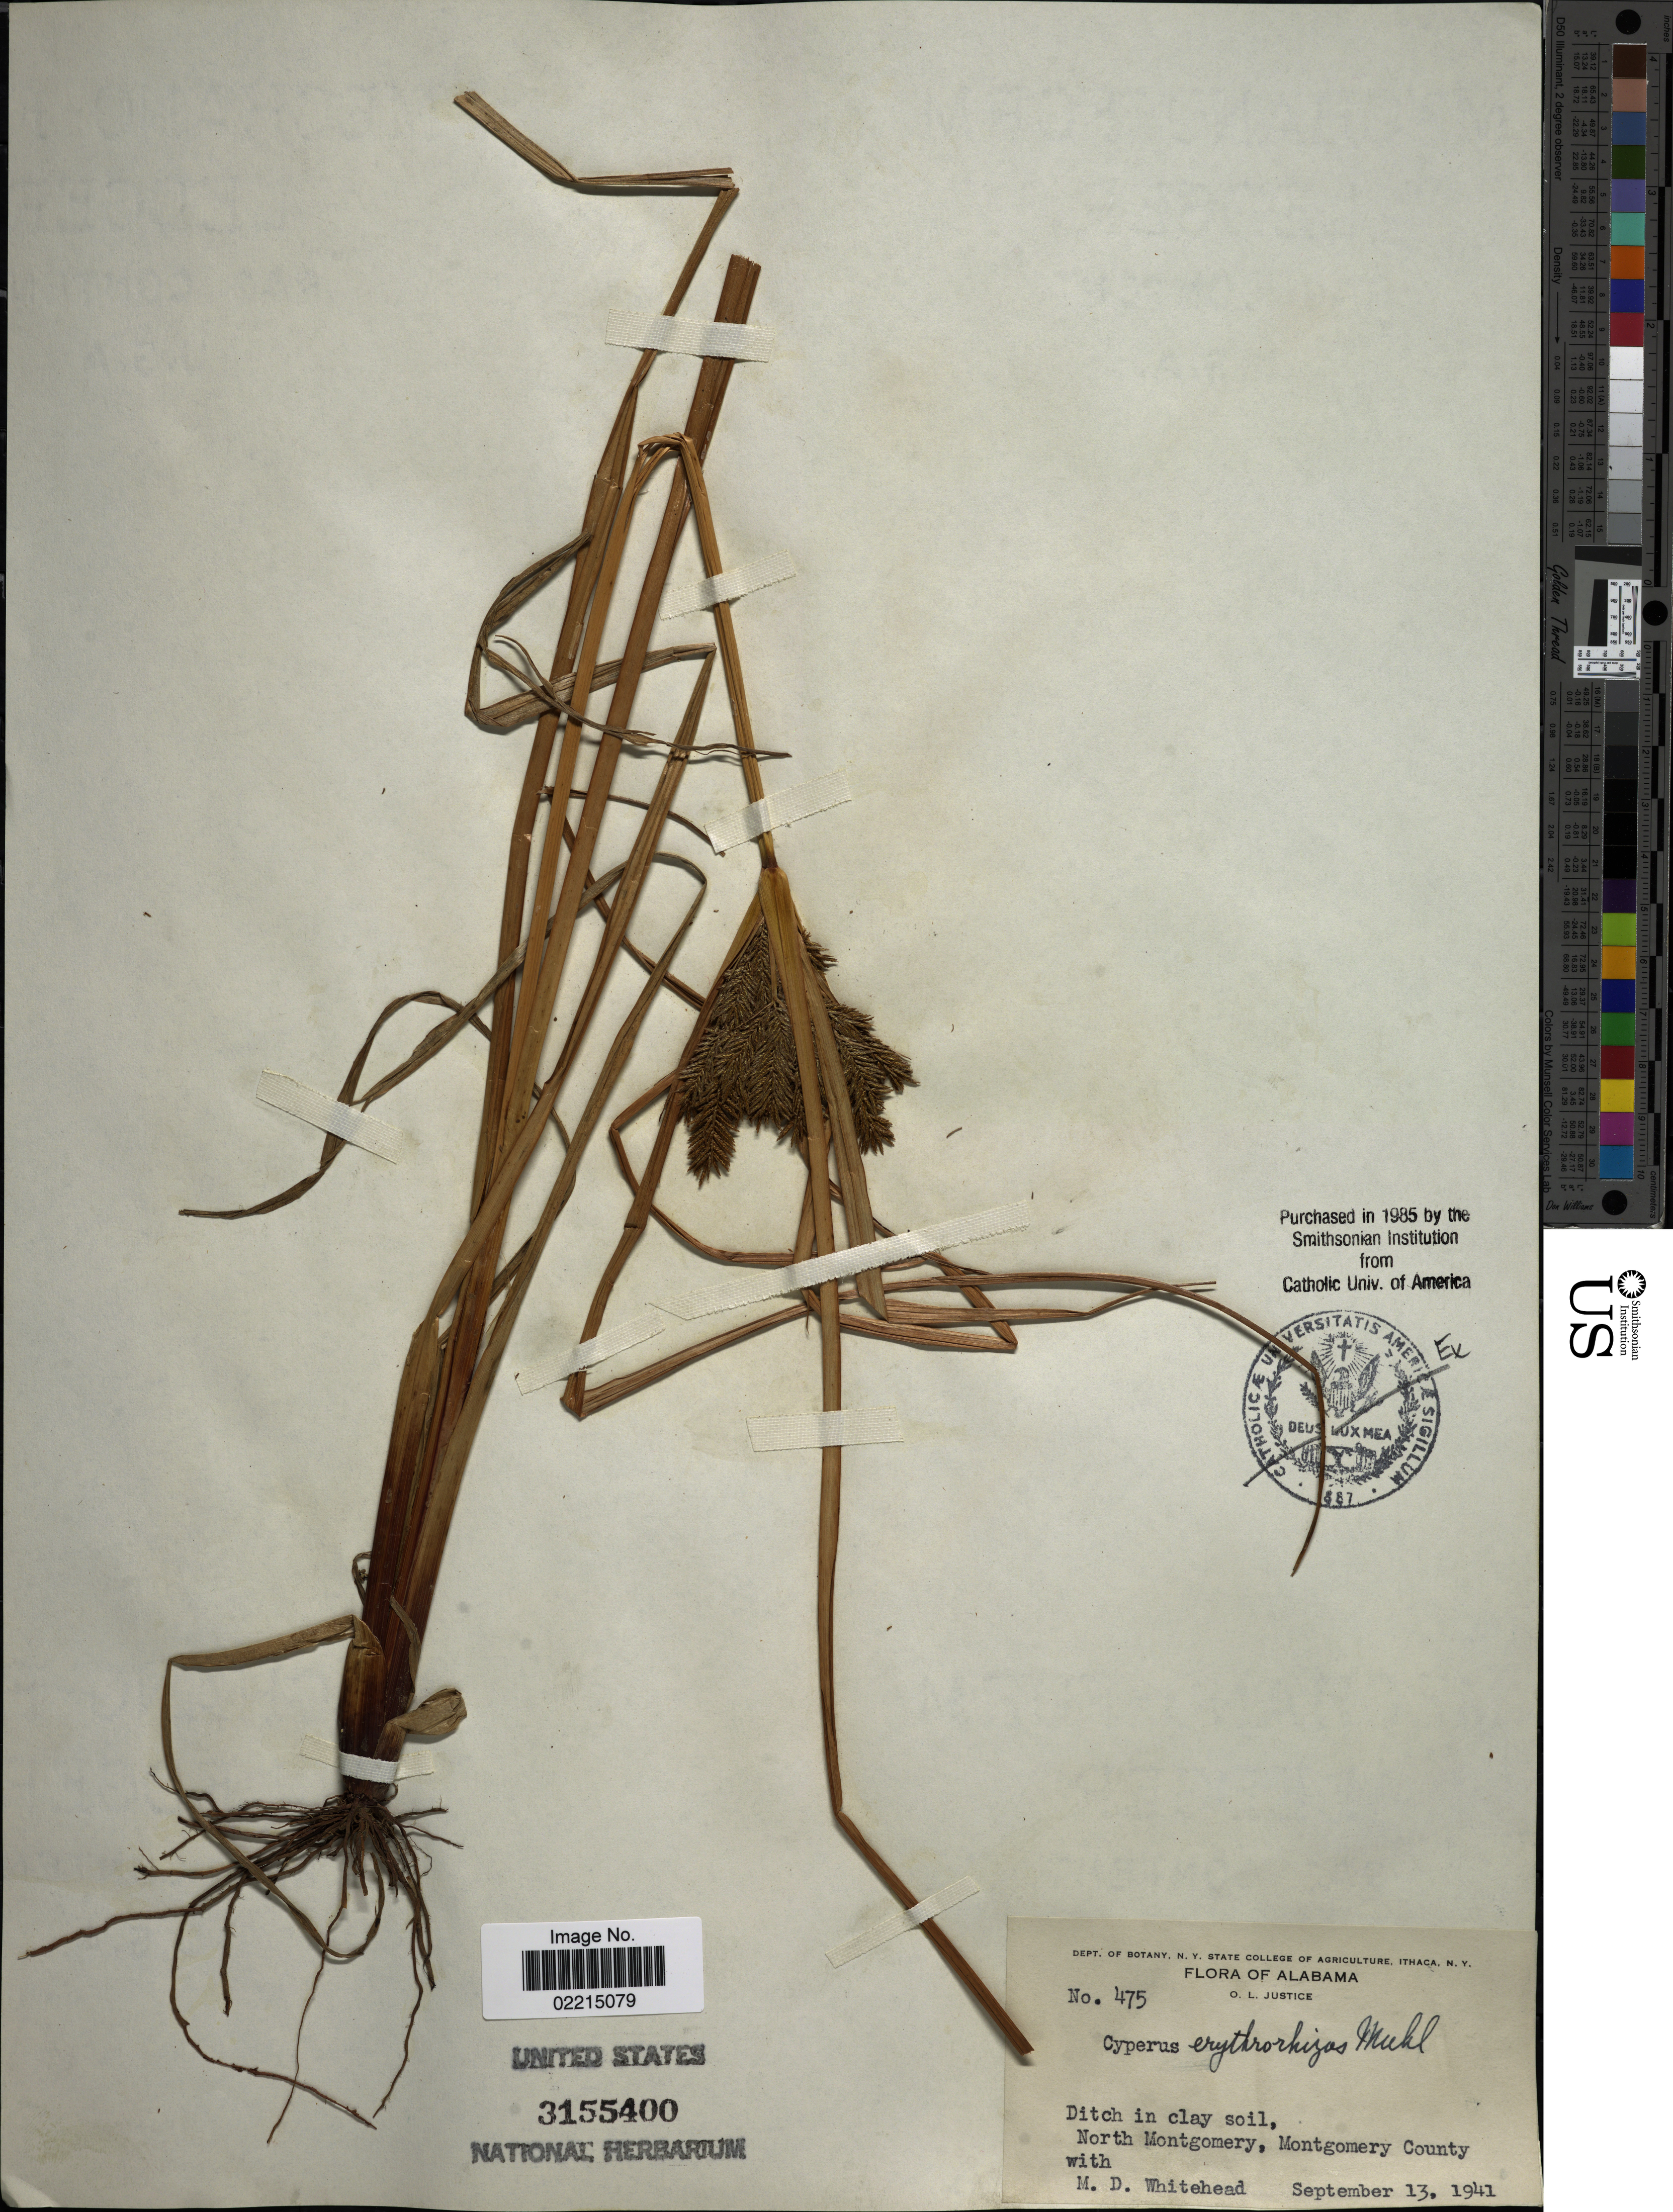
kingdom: Plantae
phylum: Tracheophyta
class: Liliopsida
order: Poales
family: Cyperaceae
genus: Cyperus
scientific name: Cyperus erythrorhizos Muhl.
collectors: O. Justice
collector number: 475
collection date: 1941-09-13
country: United States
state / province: Alabama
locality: North Montgomery, Montgomery County with M. D. Whitehead [unsure placement]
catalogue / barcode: US 3155400